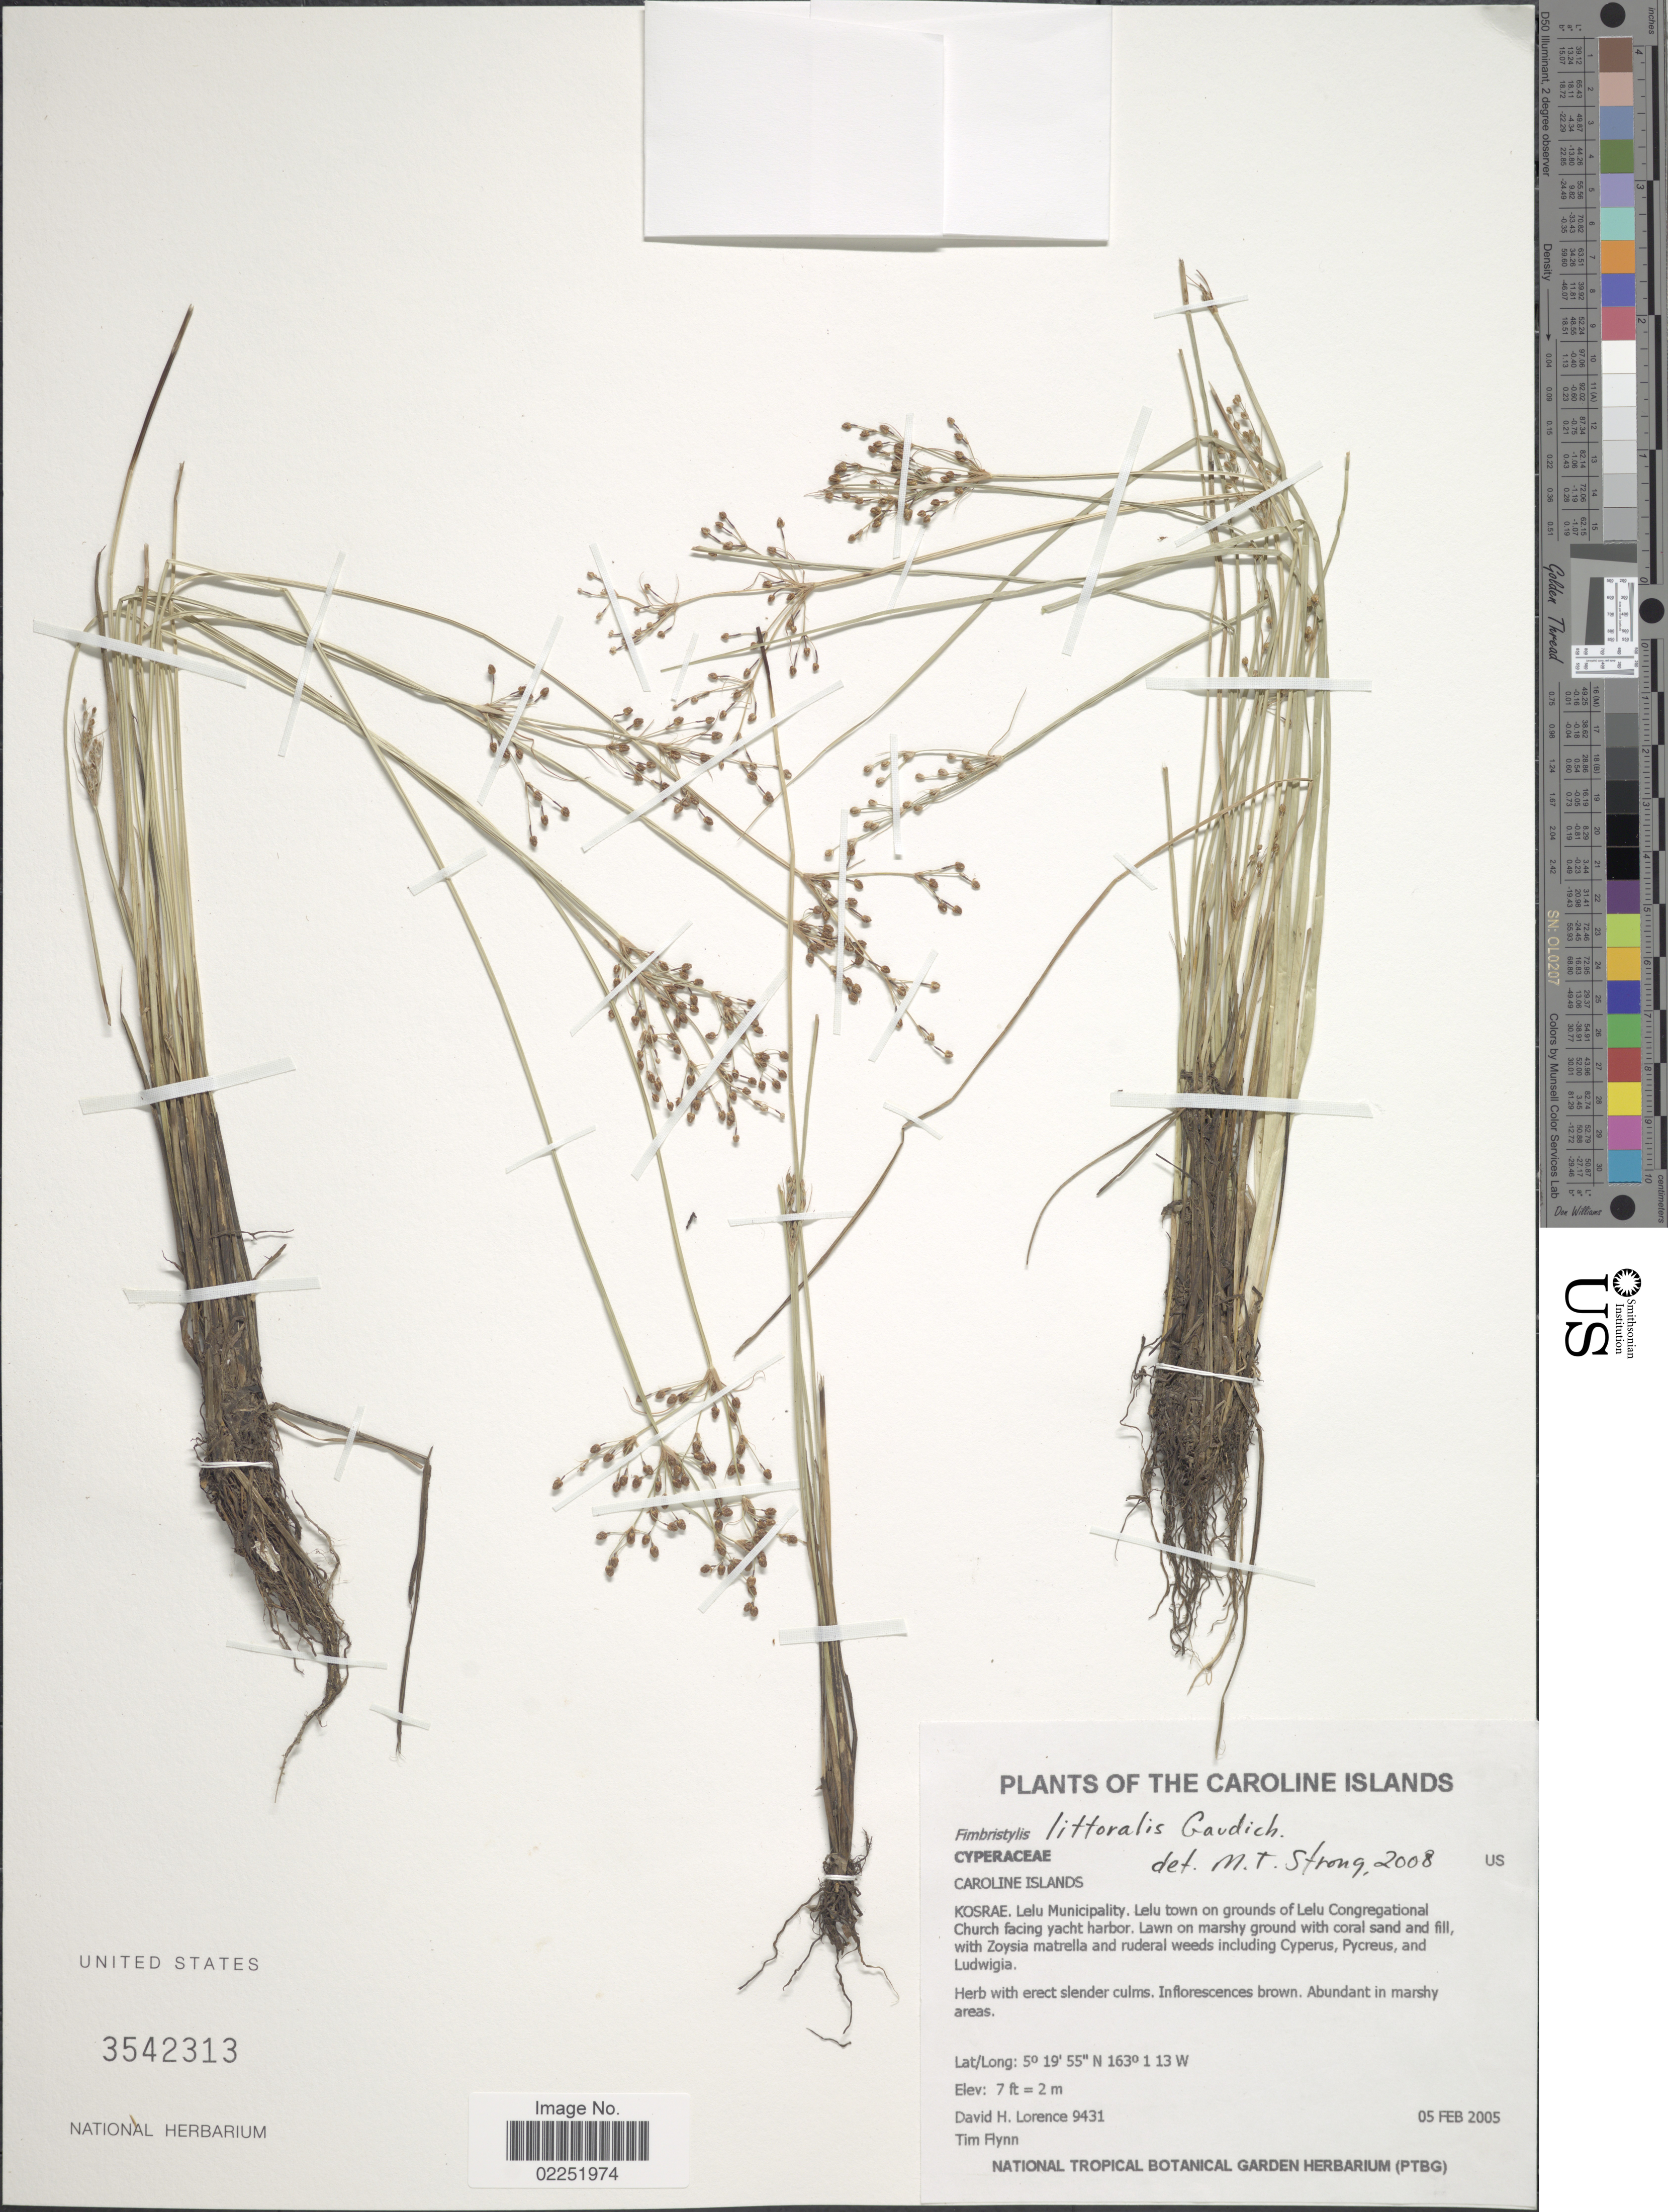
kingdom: Plantae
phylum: Tracheophyta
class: Liliopsida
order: Poales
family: Cyperaceae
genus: Fimbristylis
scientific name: Fimbristylis littoralis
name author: Gaudich.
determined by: Strong, M. T., (US), Smithsonian Institution - National Museum of Natural History (UNITED STATES)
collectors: D. Lorence & T. Flynn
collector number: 9431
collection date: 2005-02-05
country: Micronesia, Federated States of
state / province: Kosrae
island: Lelu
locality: The Caroline Islands, Lelu Municipality. Lelu town on grounds of Lelu Congregational Church facing yacht harbor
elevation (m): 2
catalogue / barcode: US 3542313